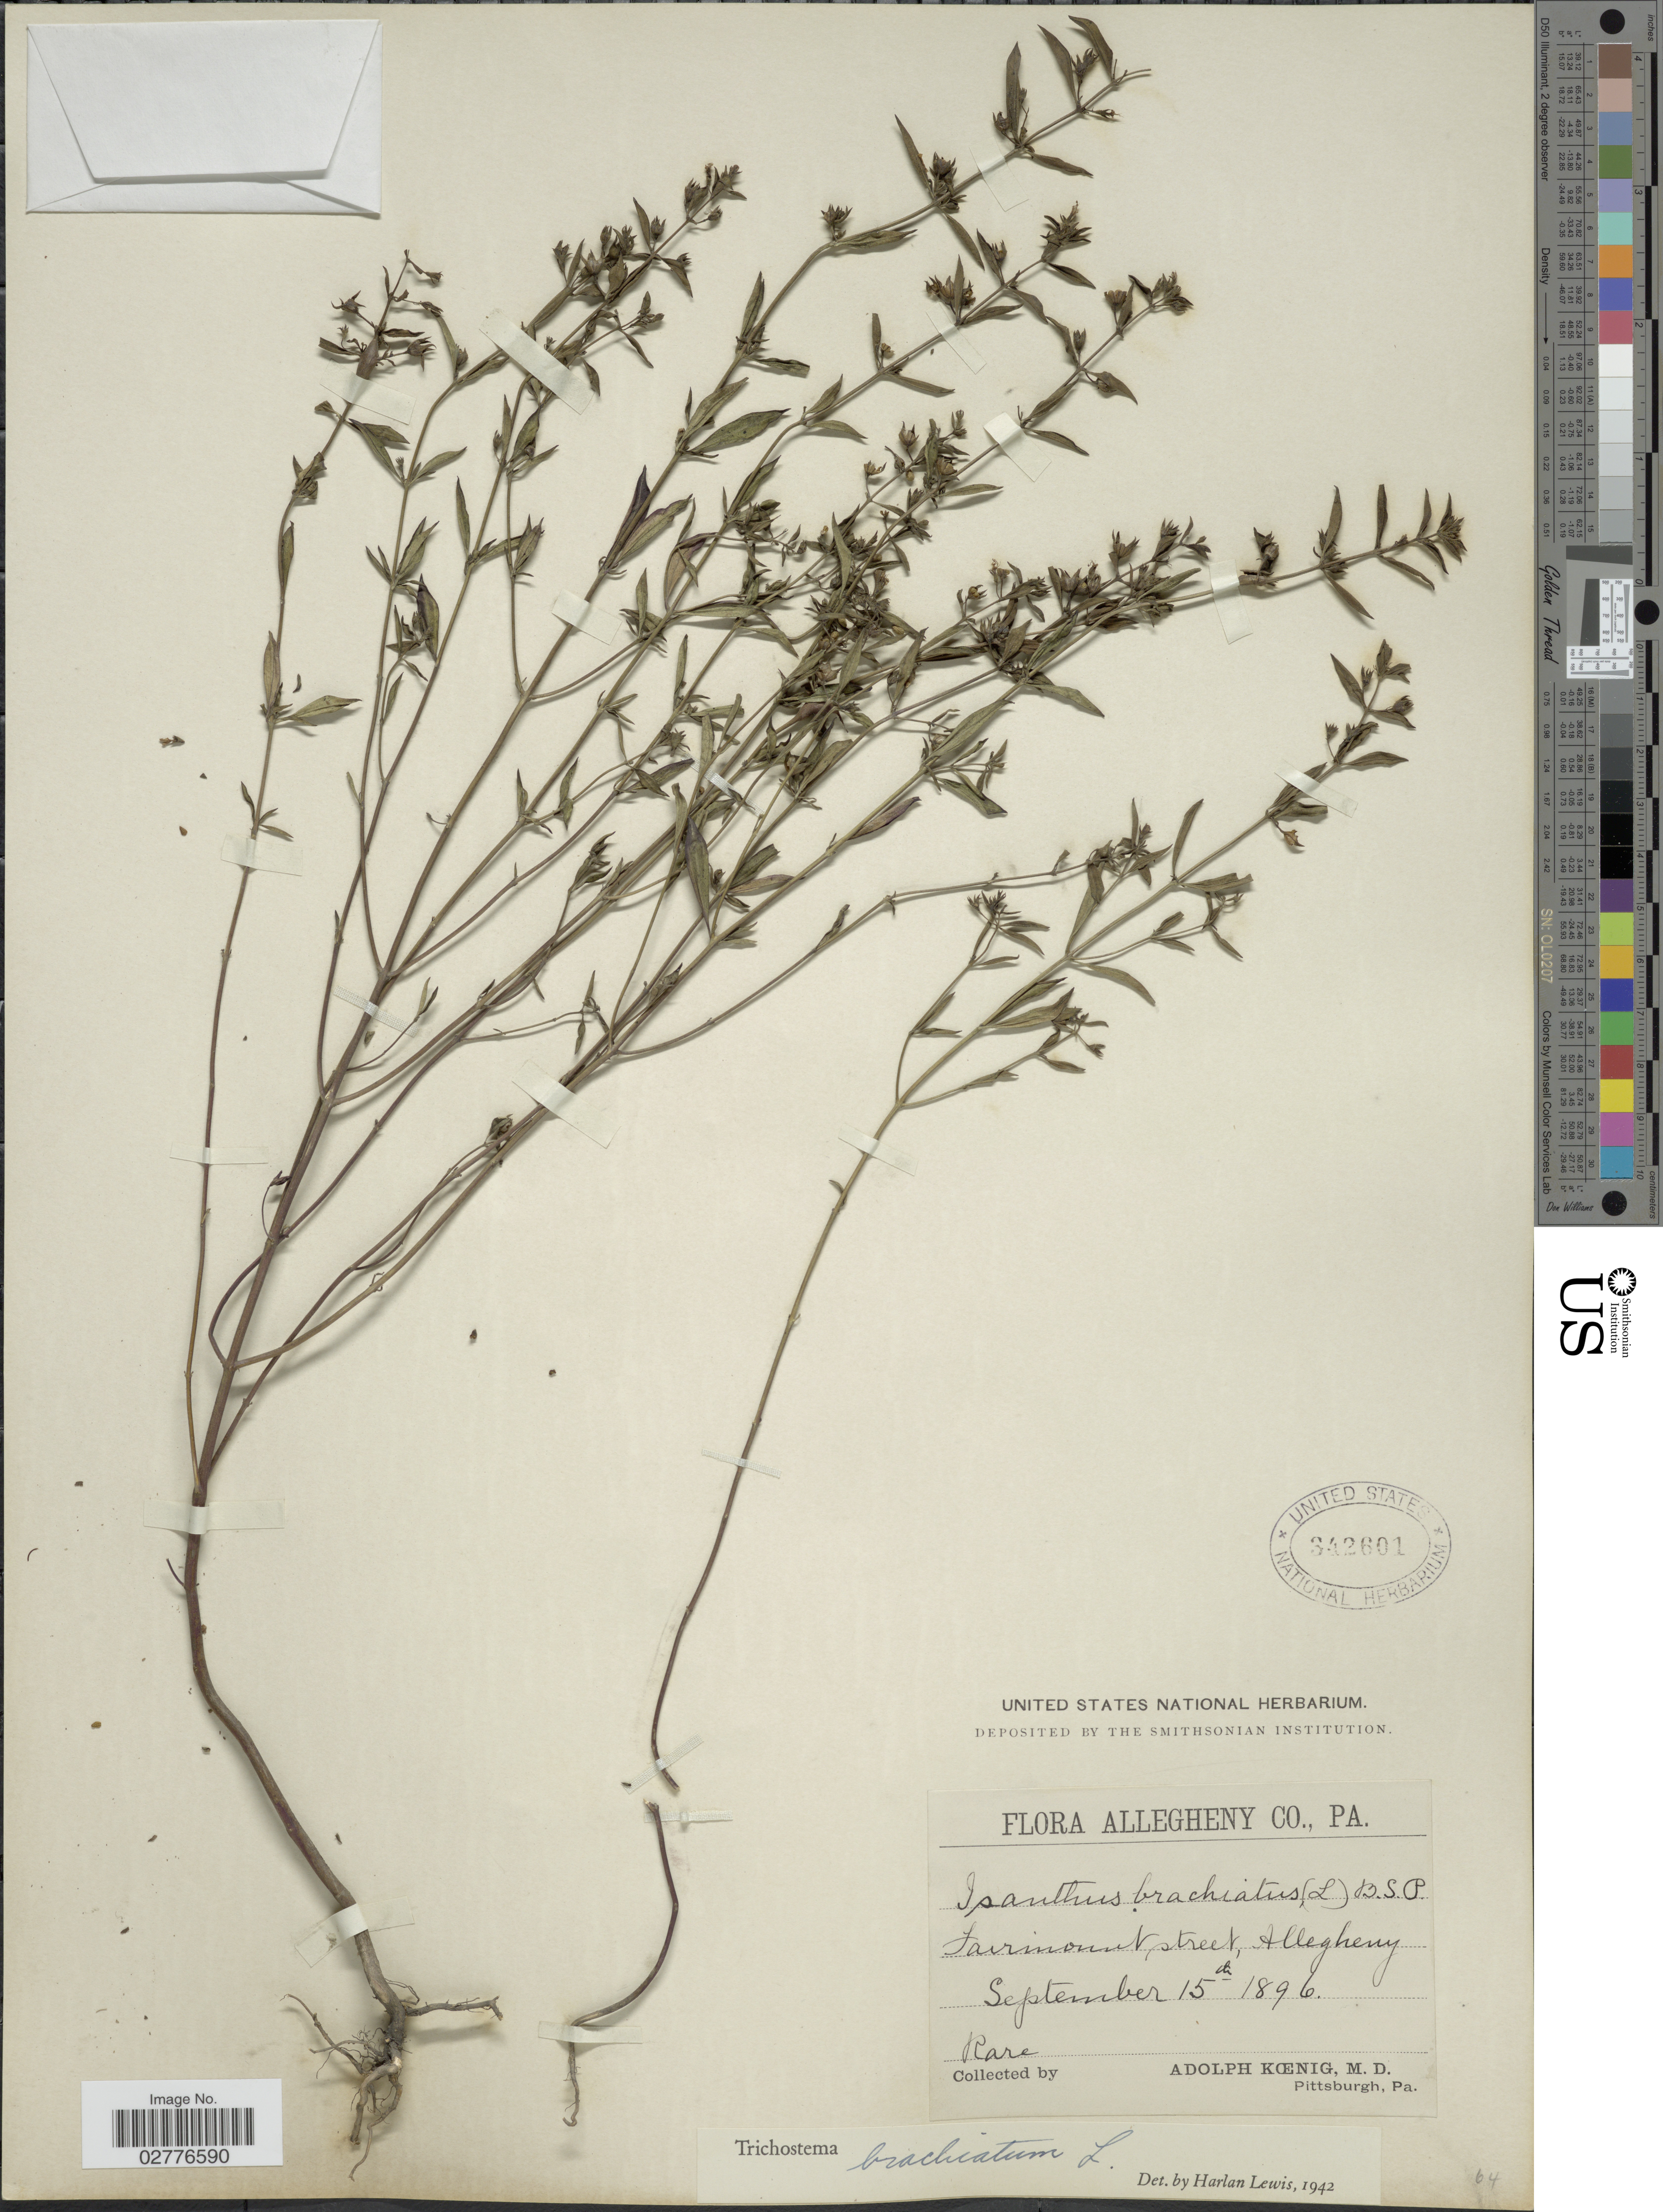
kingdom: Plantae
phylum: Tracheophyta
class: Magnoliopsida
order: Lamiales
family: Lamiaceae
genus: Trichostema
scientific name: Trichostema brachiatum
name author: L.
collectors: A. Koenig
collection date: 1896-09-15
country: United States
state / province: Pennsylvania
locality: Allegheny Co. Fairmount street, Allegheny.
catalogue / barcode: US 342601